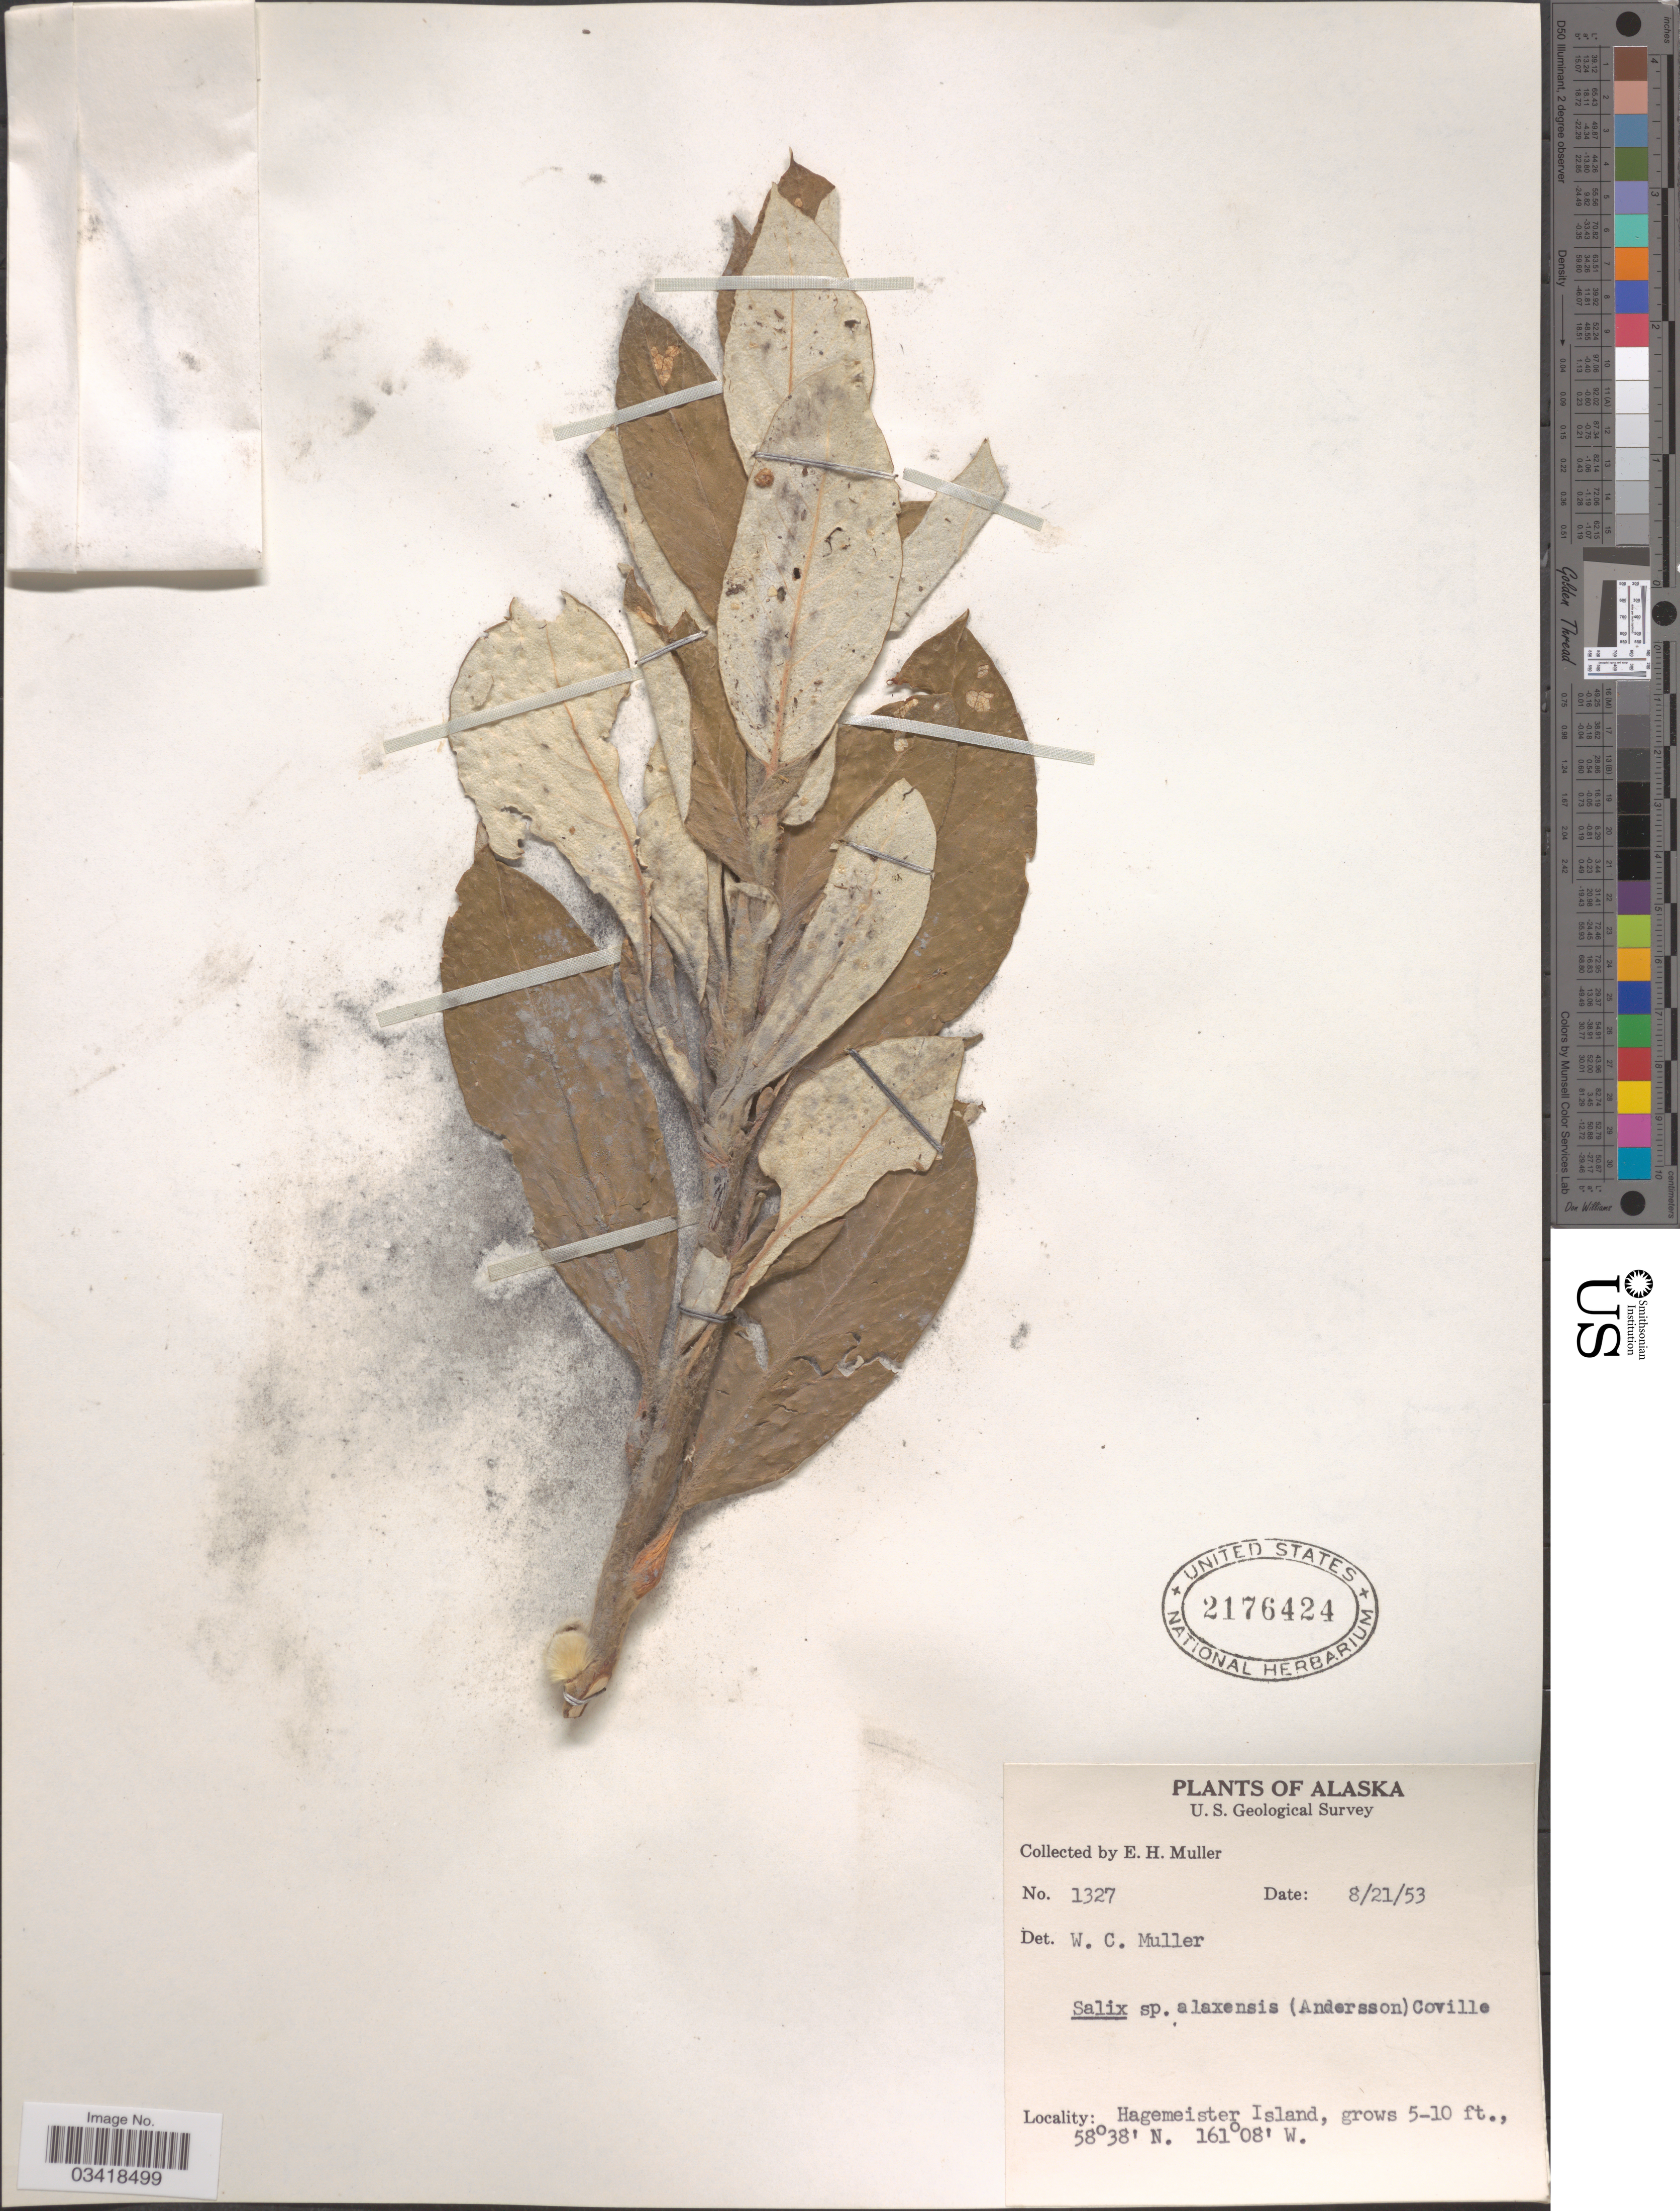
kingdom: Plantae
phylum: Tracheophyta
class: Magnoliopsida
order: Malpighiales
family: Salicaceae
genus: Salix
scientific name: Salix alaxensis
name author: (Andersson) Coville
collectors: E. H. Muller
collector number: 1327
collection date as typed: Transcribed d/m/y: 21/8/53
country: United States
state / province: Alaska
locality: Hagemeister Island.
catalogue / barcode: US 2176424